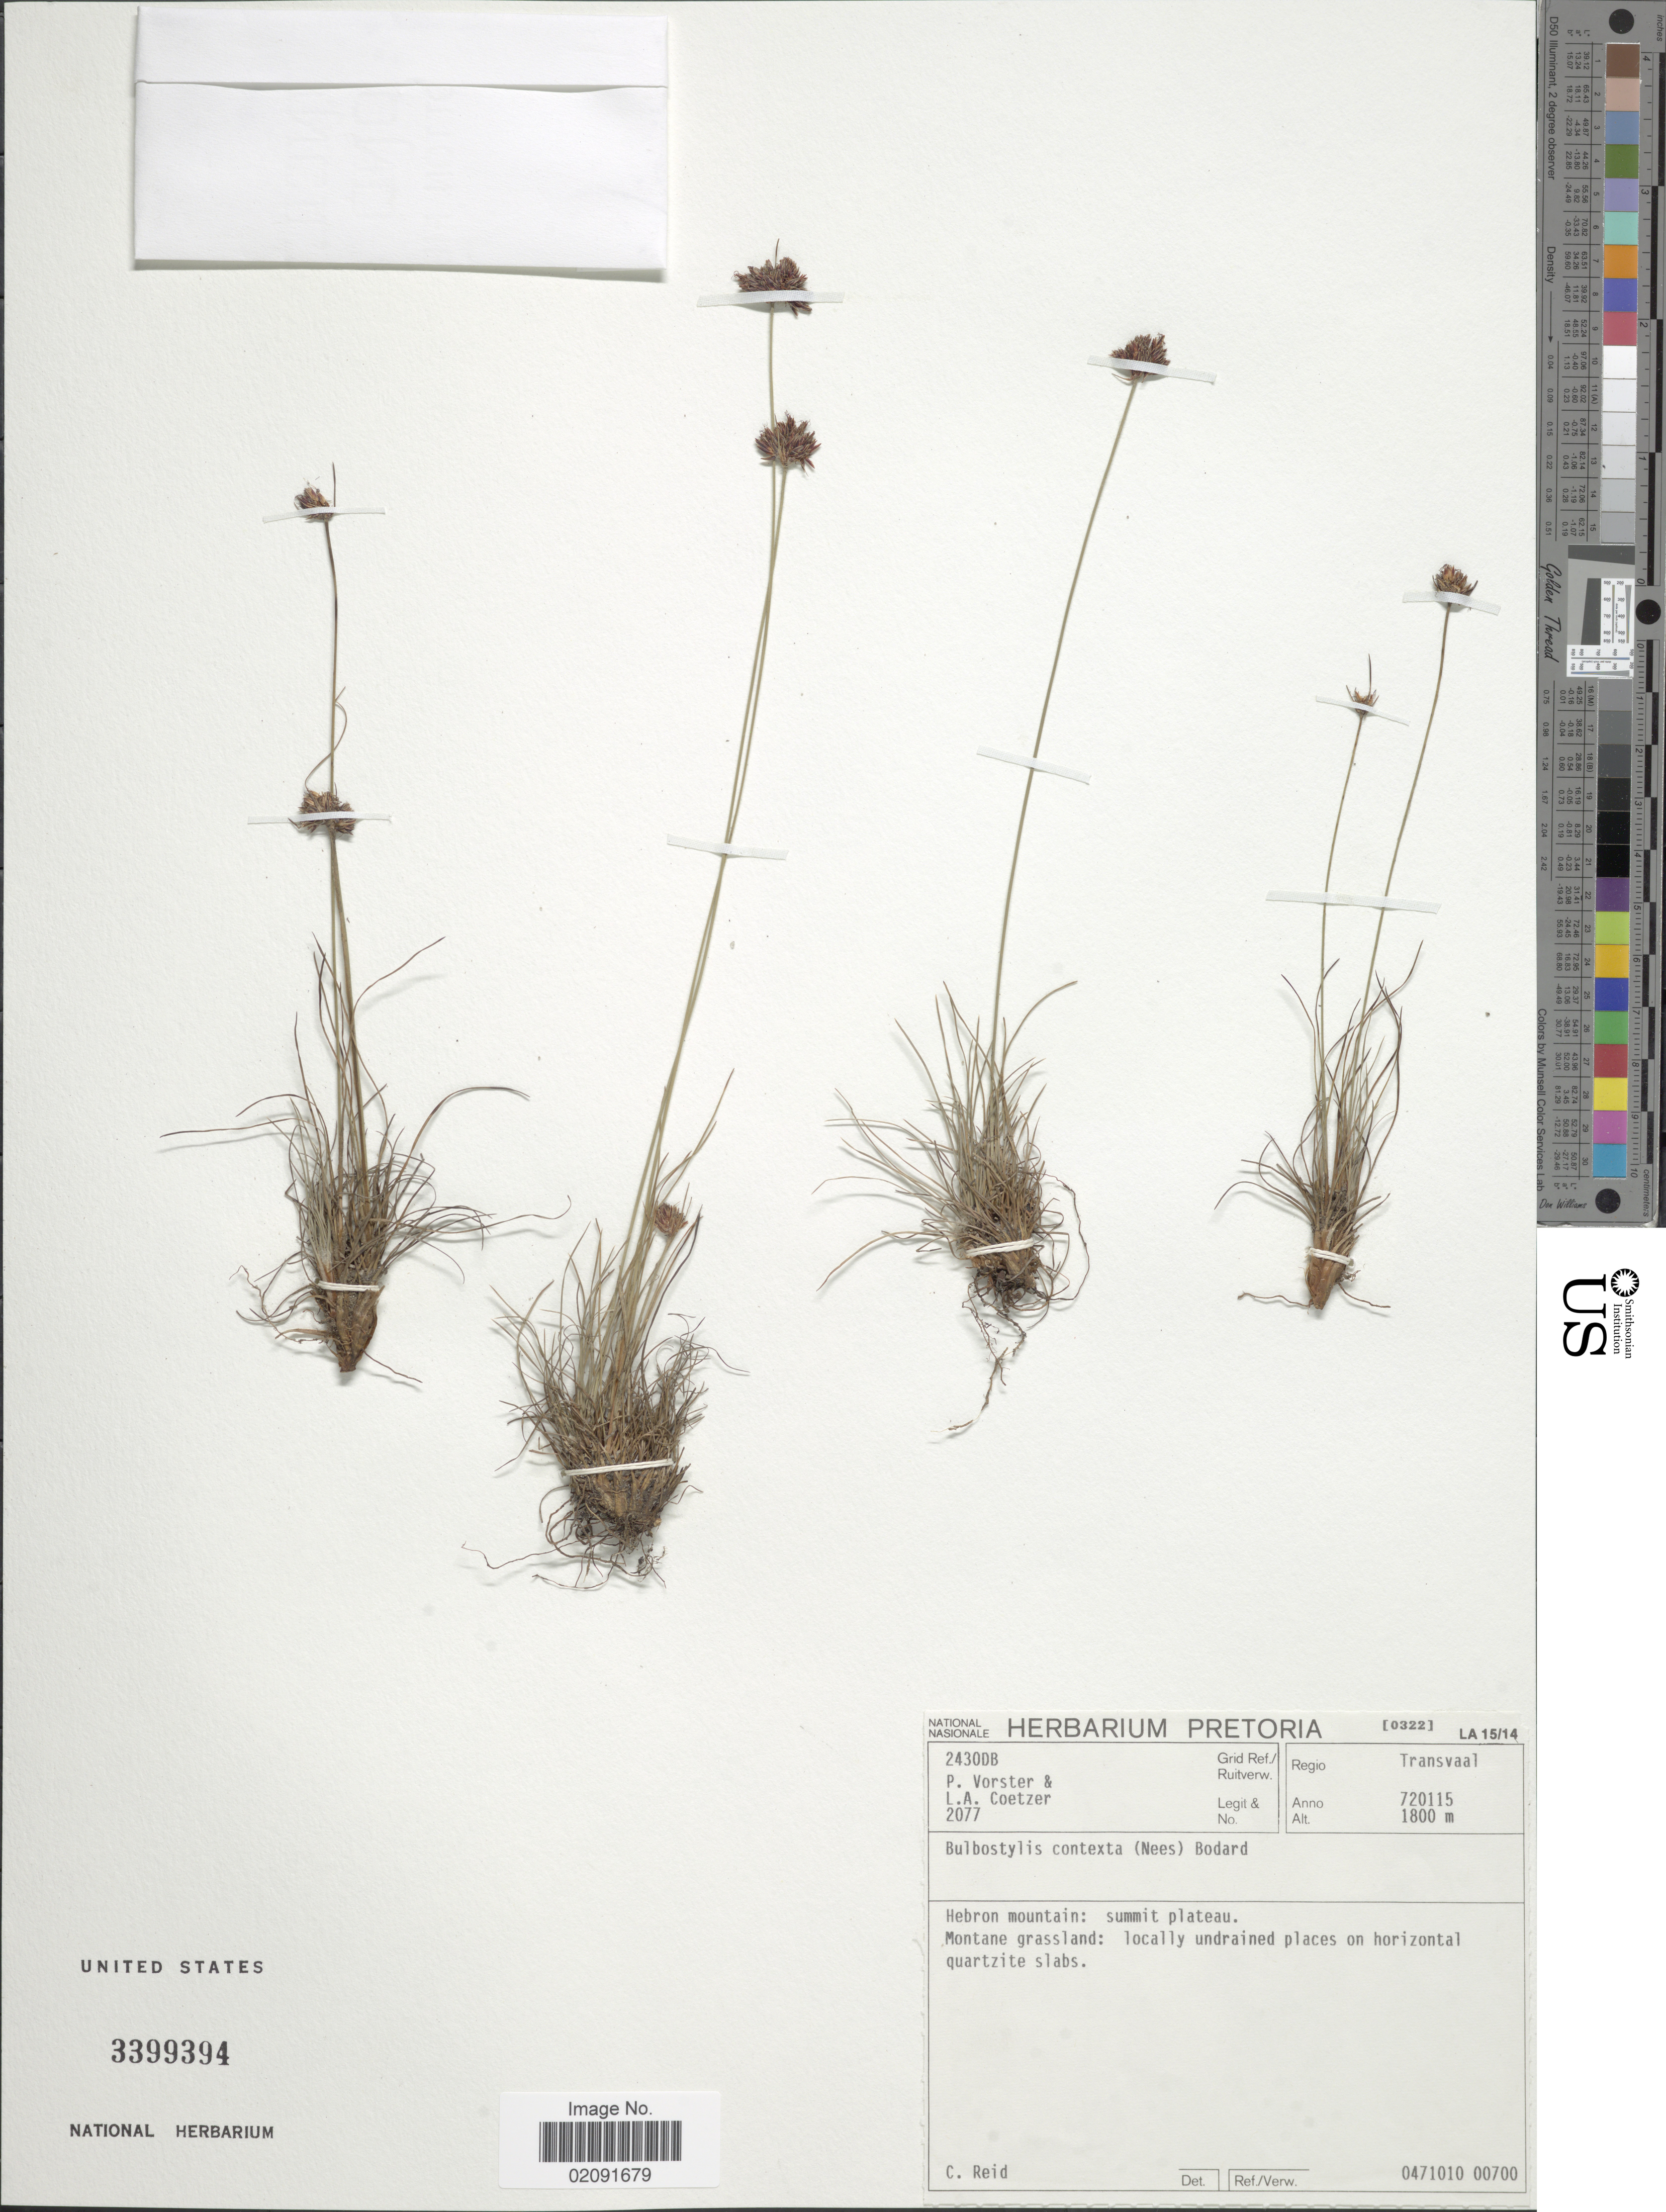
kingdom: Plantae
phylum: Tracheophyta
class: Liliopsida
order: Poales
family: Cyperaceae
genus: Bulbostylis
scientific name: Bulbostylis contexta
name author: (Nees) Bodard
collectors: P. Vorster & L. Coetzer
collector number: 2077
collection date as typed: Transcribed d/m/y: 15/1/72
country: South Africa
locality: Regio Transvaal. Hebron mountain: summit plateau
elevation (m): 1800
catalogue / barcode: US 3399394